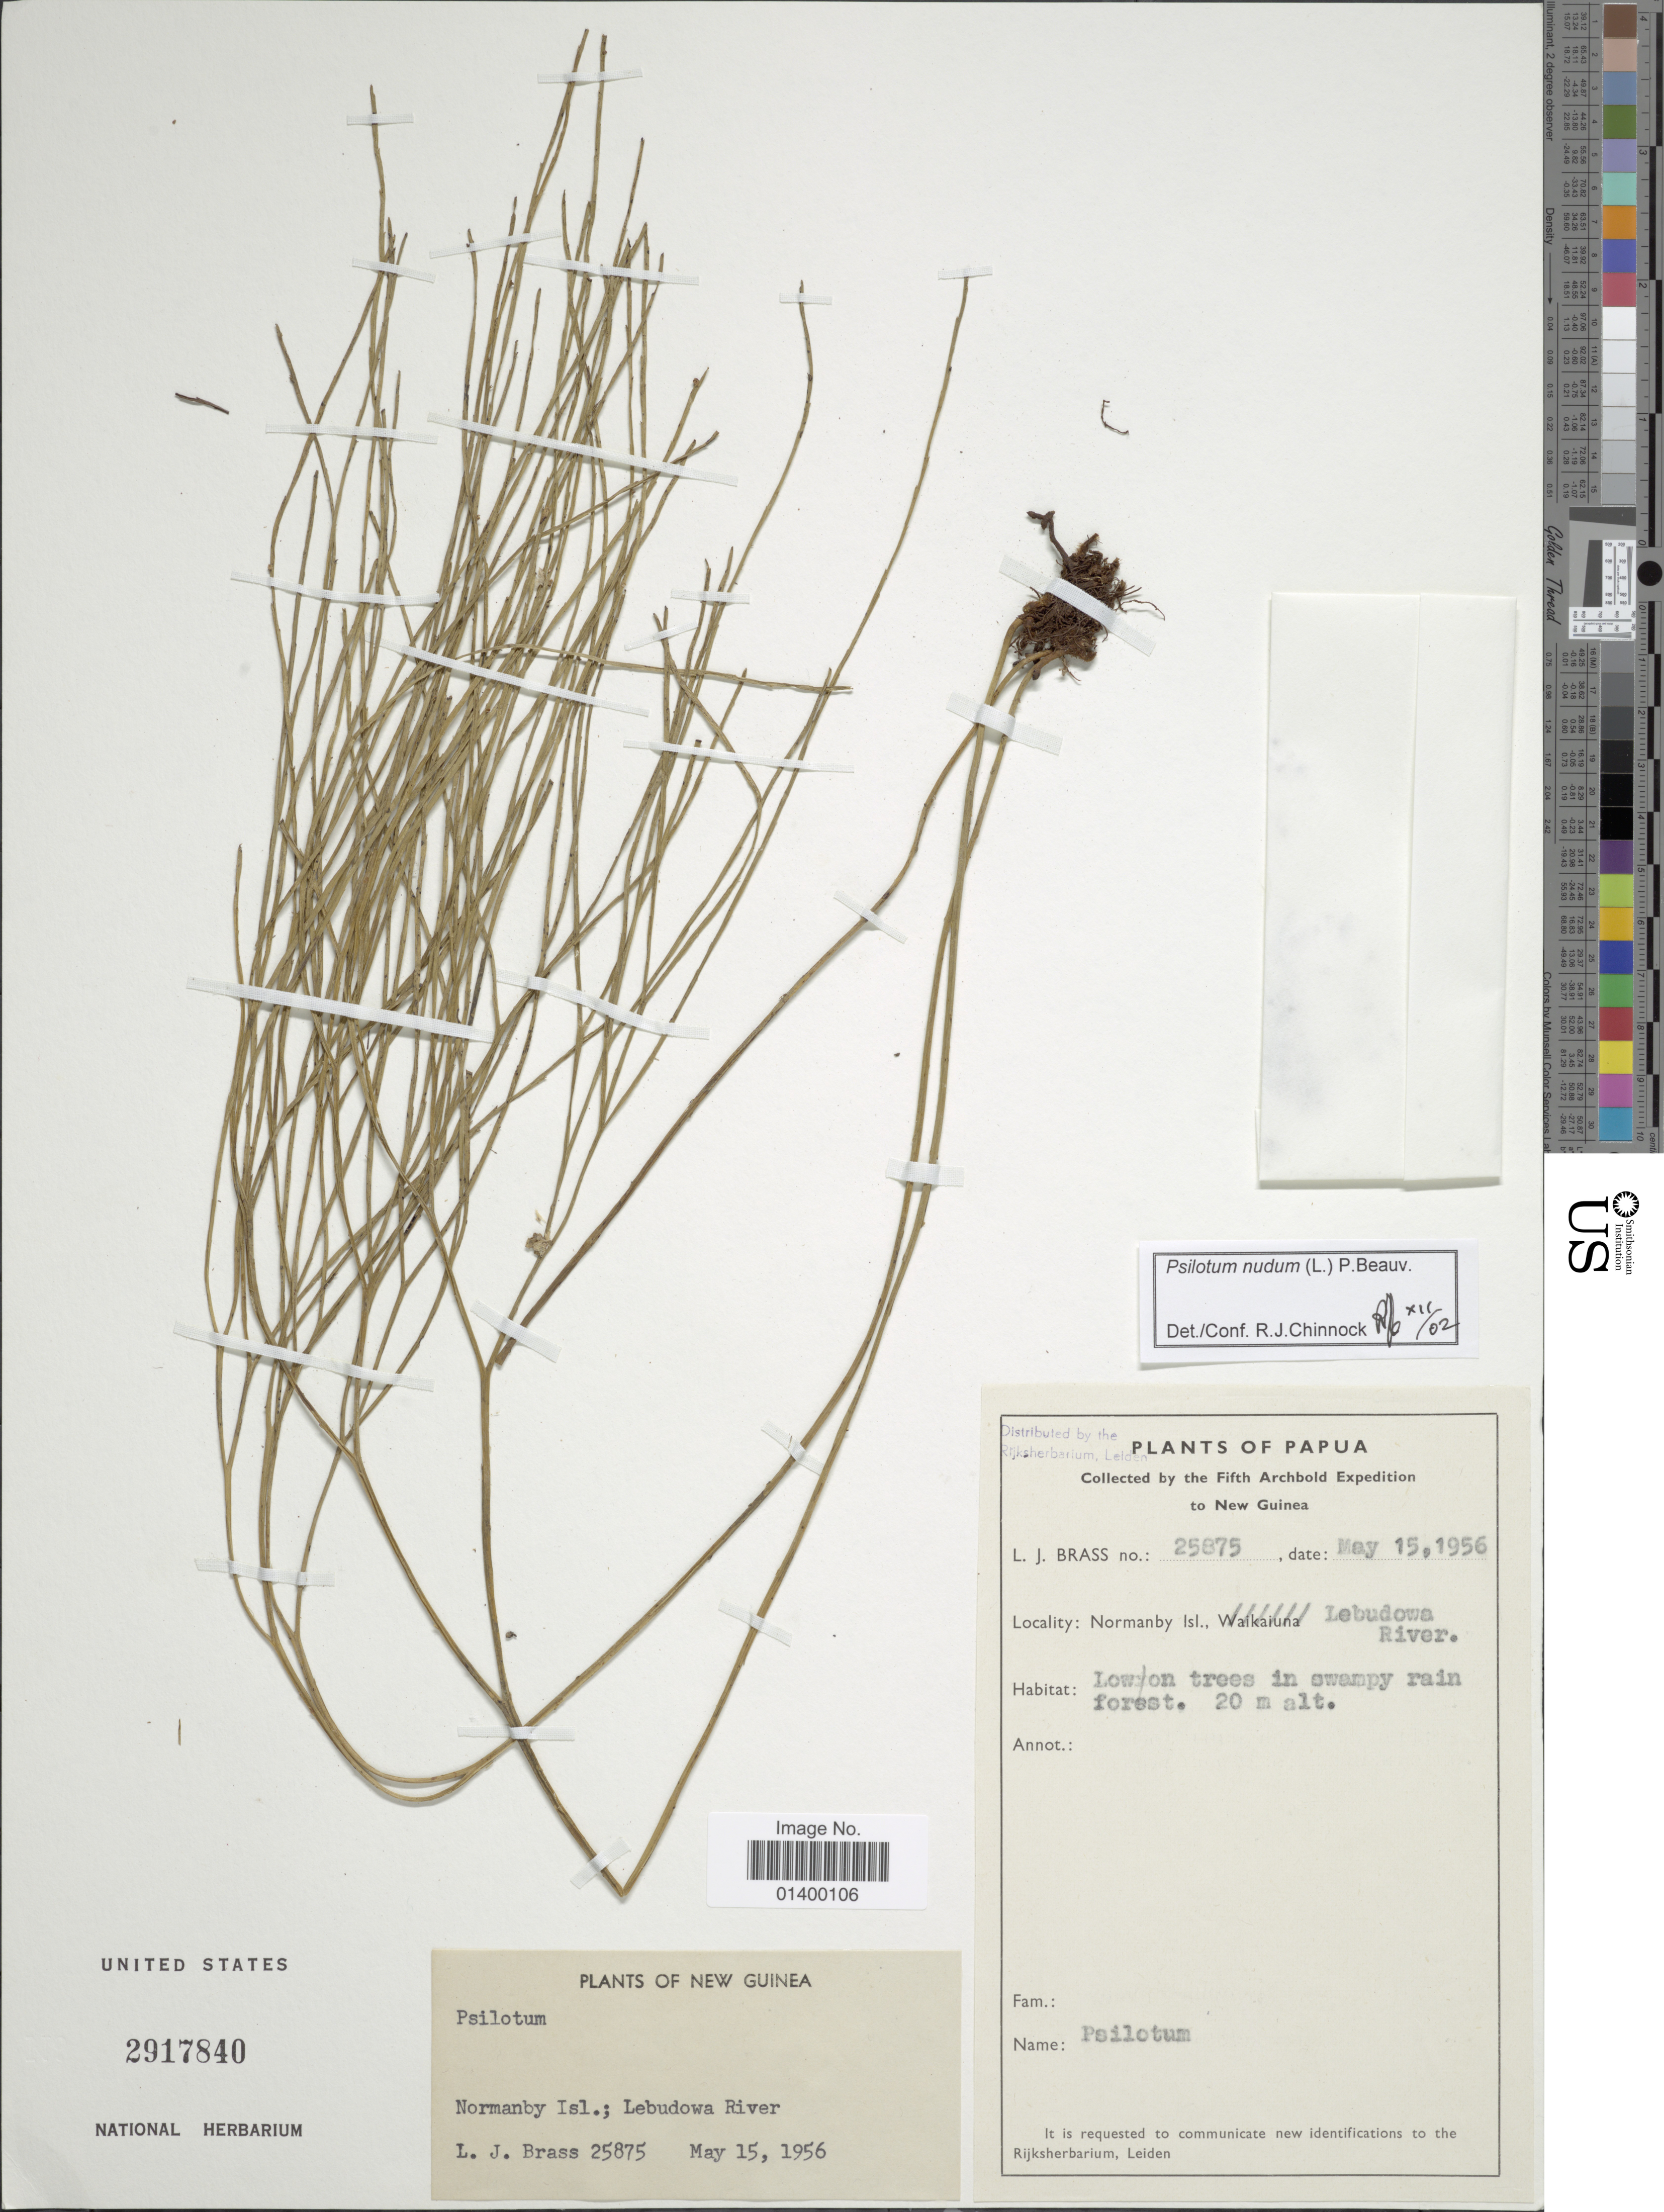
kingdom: Plantae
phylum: Tracheophyta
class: Polypodiopsida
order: Psilotales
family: Psilotaceae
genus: Psilotum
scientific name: Psilotum nudum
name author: (L.) P. Beauv.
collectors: L. J. Brass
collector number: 25875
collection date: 1956-05-15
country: Papua New Guinea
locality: Normanby Isl., Lebudowa River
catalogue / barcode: US 2917840